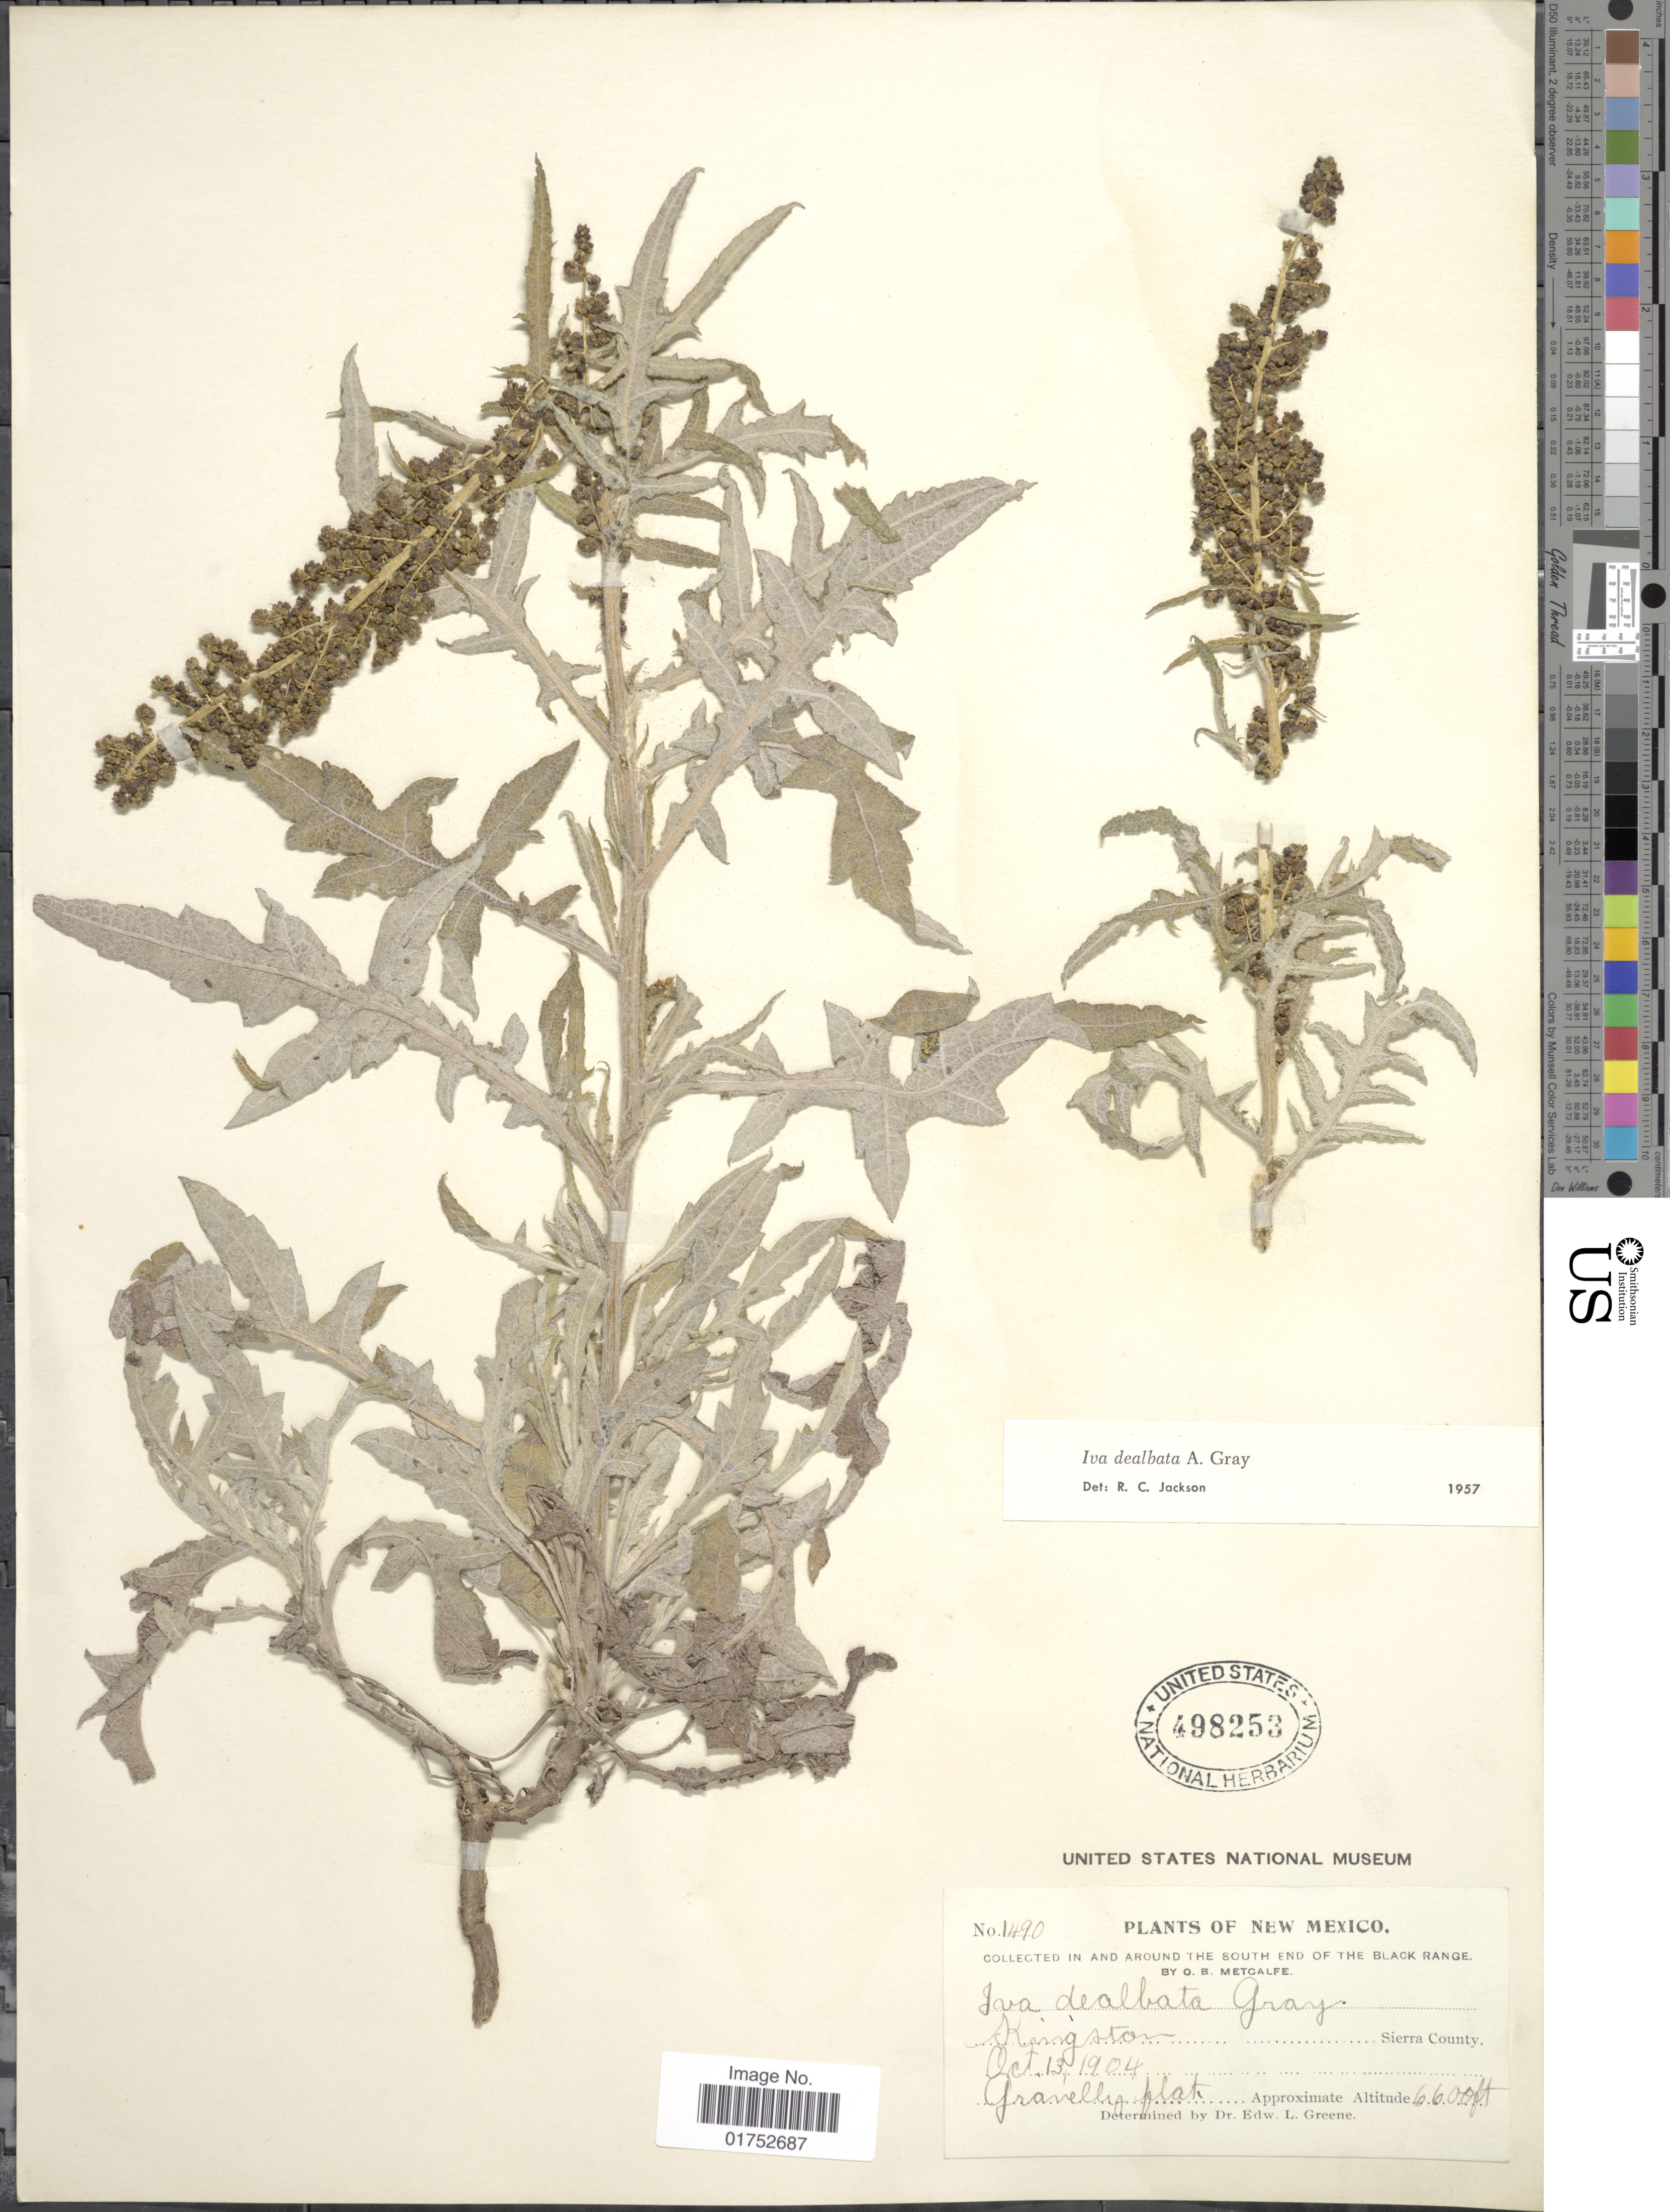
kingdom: Plantae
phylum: Tracheophyta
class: Magnoliopsida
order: Asterales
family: Asteraceae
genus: Iva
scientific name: Iva dealbata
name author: A. Gray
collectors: O. B. Metcalfe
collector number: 1490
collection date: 1904-10-13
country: United States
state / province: New Mexico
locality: In and around the south end of the Black Range, Kingston, Sierra County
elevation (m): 2012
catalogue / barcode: US 498253